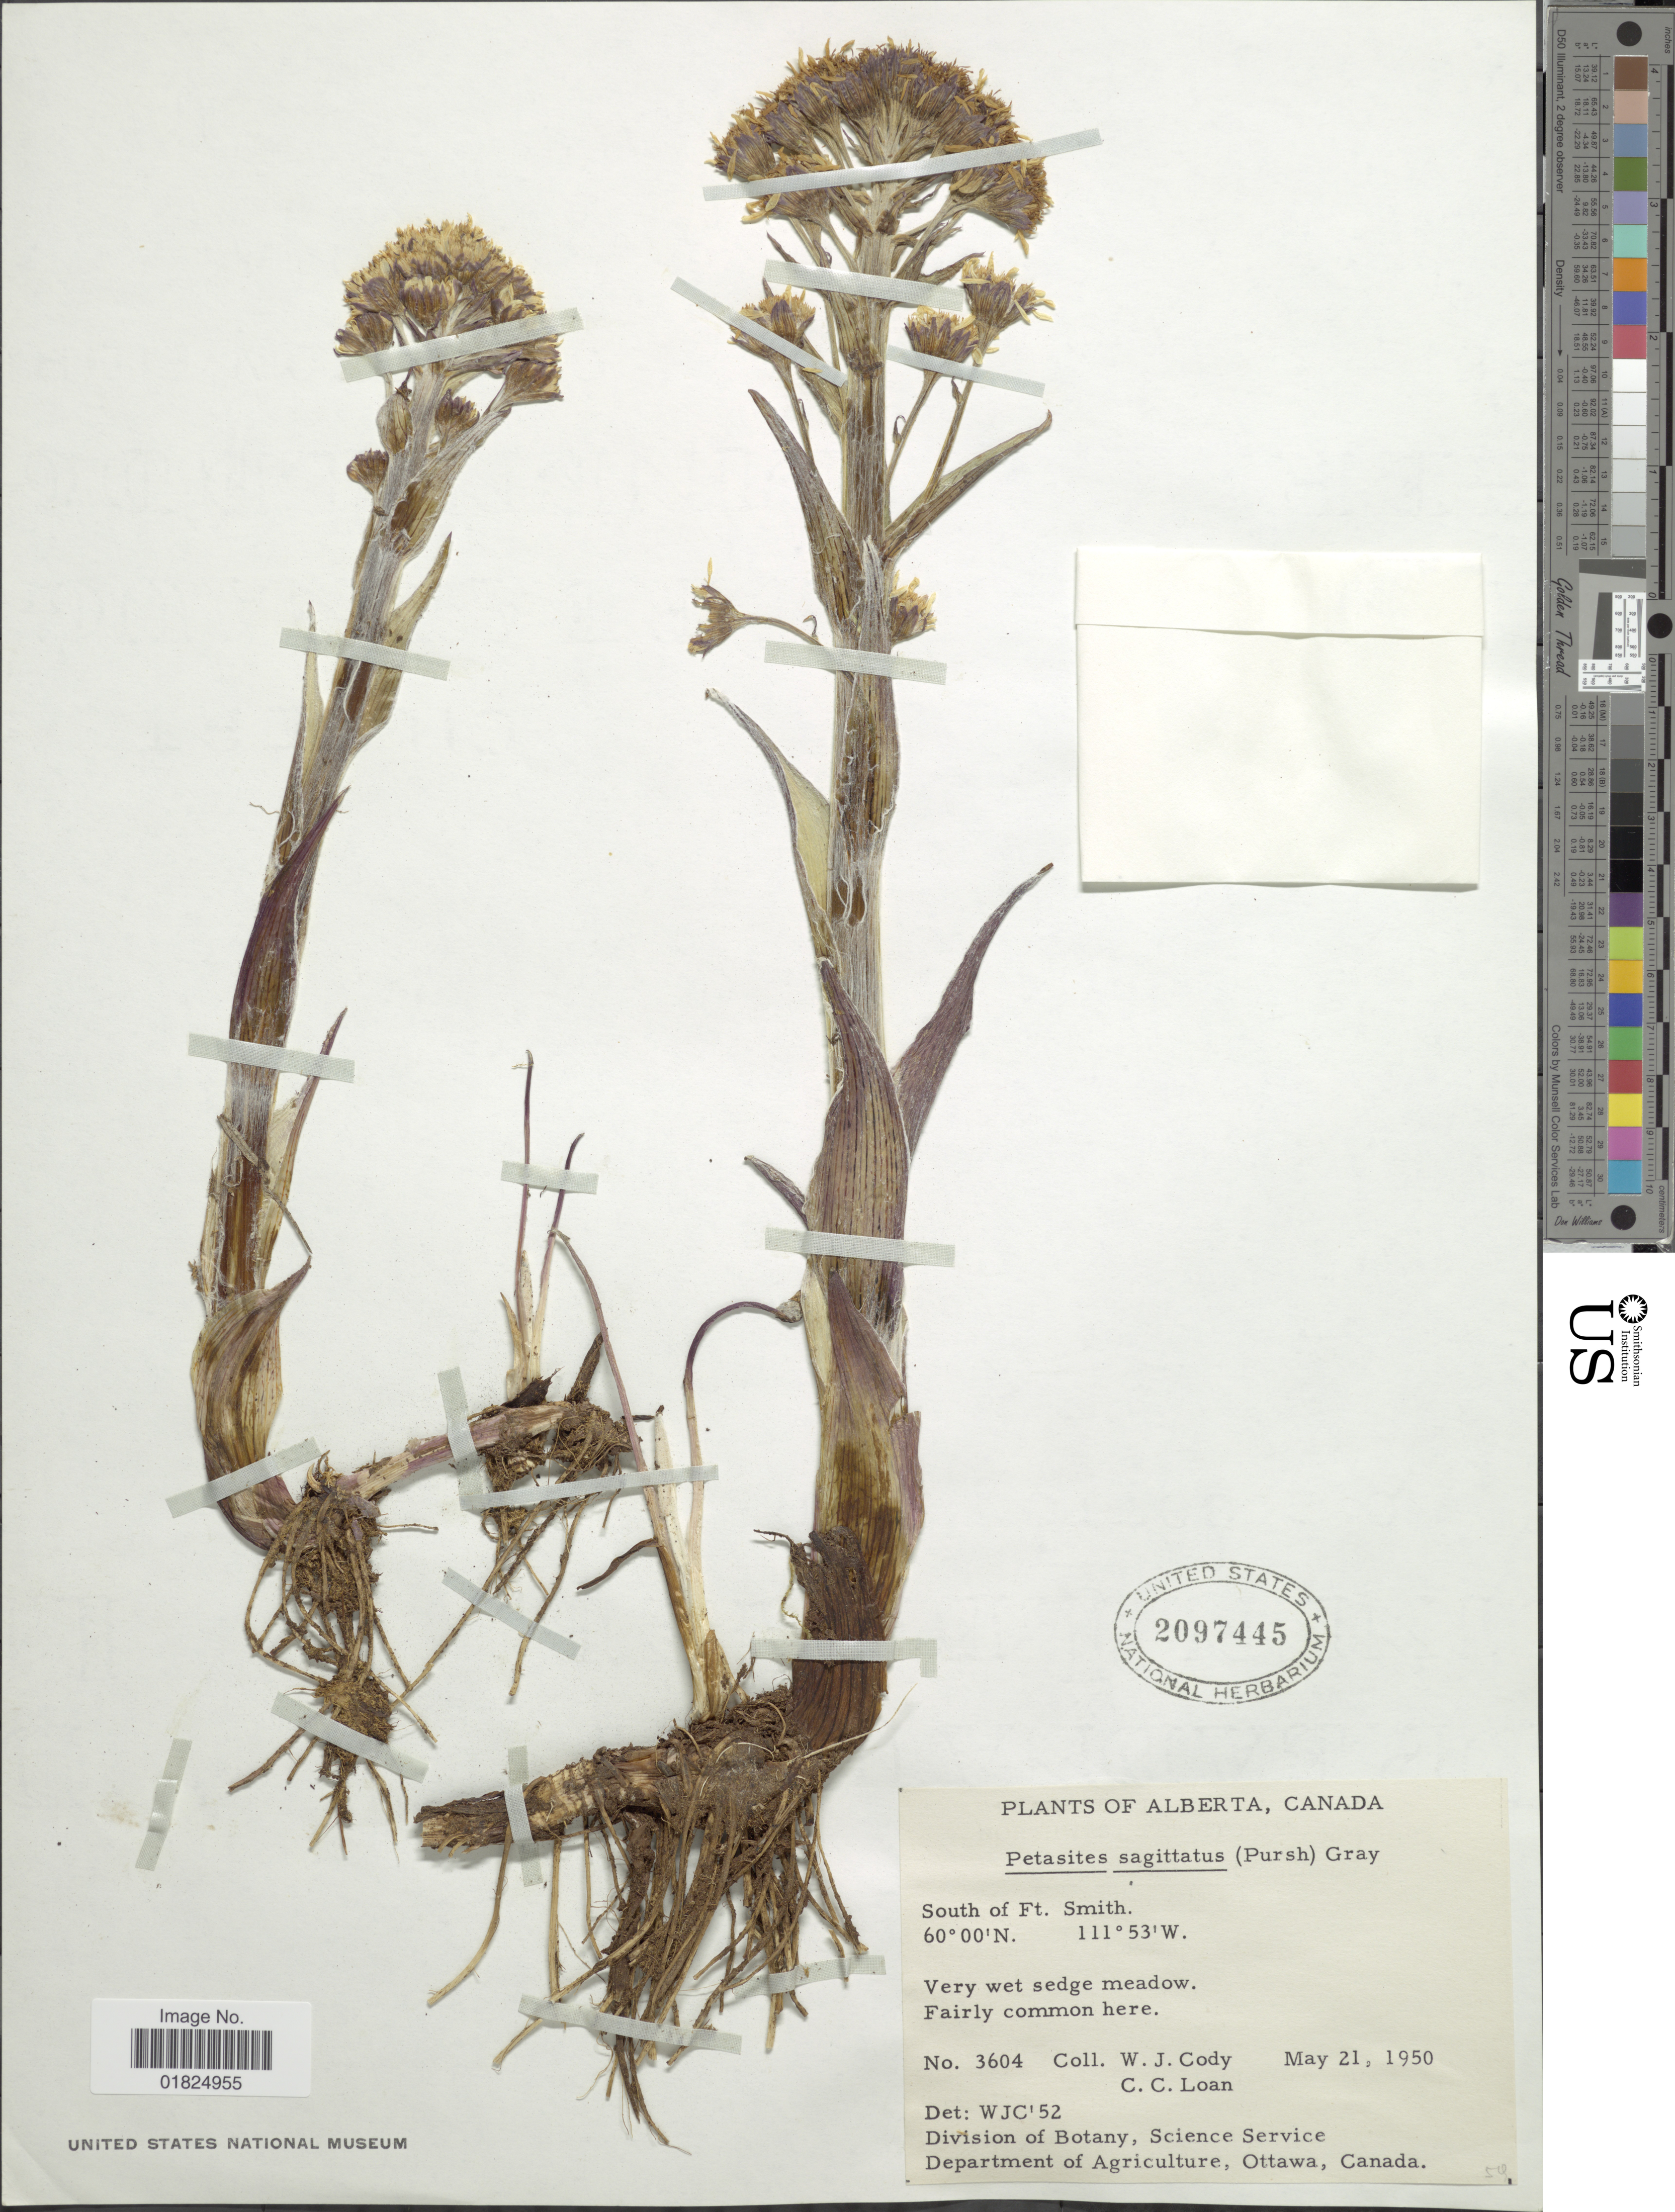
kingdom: Plantae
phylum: Tracheophyta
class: Magnoliopsida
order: Asterales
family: Asteraceae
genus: Petasites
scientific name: Petasites frigidus var. sagittatus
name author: (Banks ex Pursh) Cherniawsky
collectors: W. Cody & C. Loan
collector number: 3604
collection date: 1950-05-21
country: Canada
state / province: Alberta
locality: Alberta. South of Ft. Smith.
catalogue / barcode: US 2097445